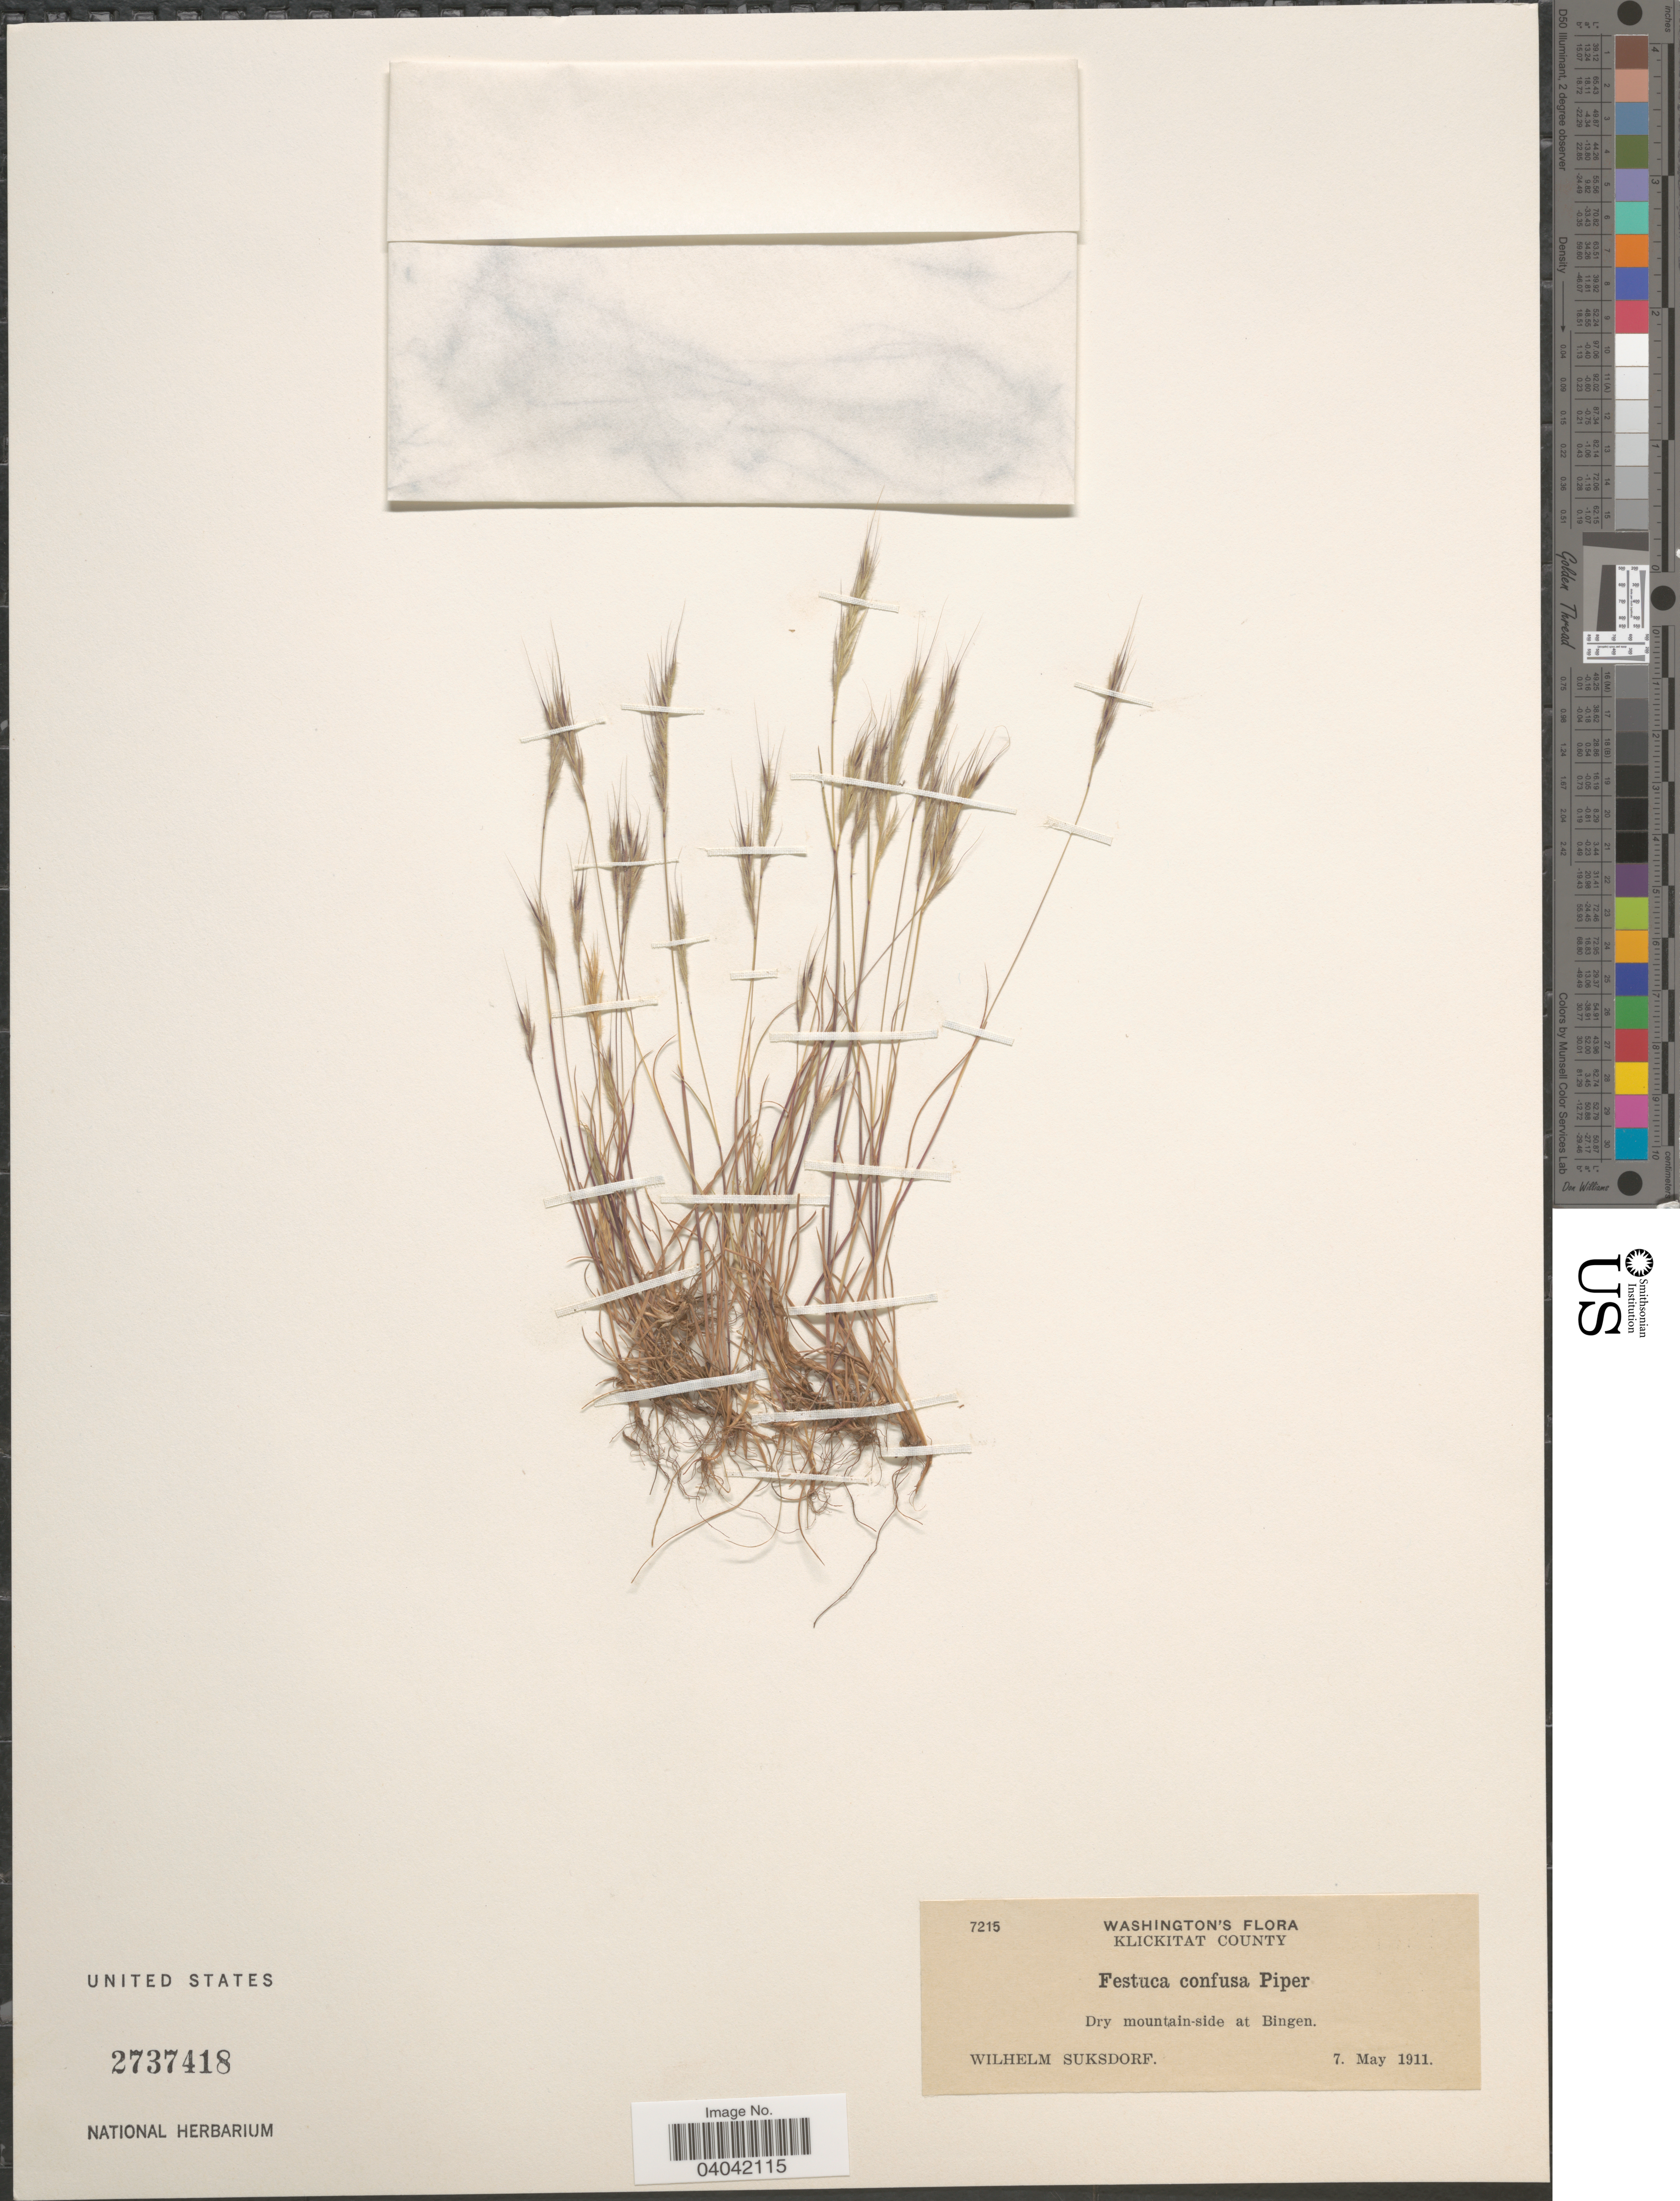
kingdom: Plantae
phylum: Tracheophyta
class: Liliopsida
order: Poales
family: Poaceae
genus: Festuca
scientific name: Festuca confusa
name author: Piper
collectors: W. N. Suksdorf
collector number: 7215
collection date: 1911-05-07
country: United States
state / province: Washington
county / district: Klickitat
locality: Klickitat County. Dry mountain-side at Bingen.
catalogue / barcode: US 2737418